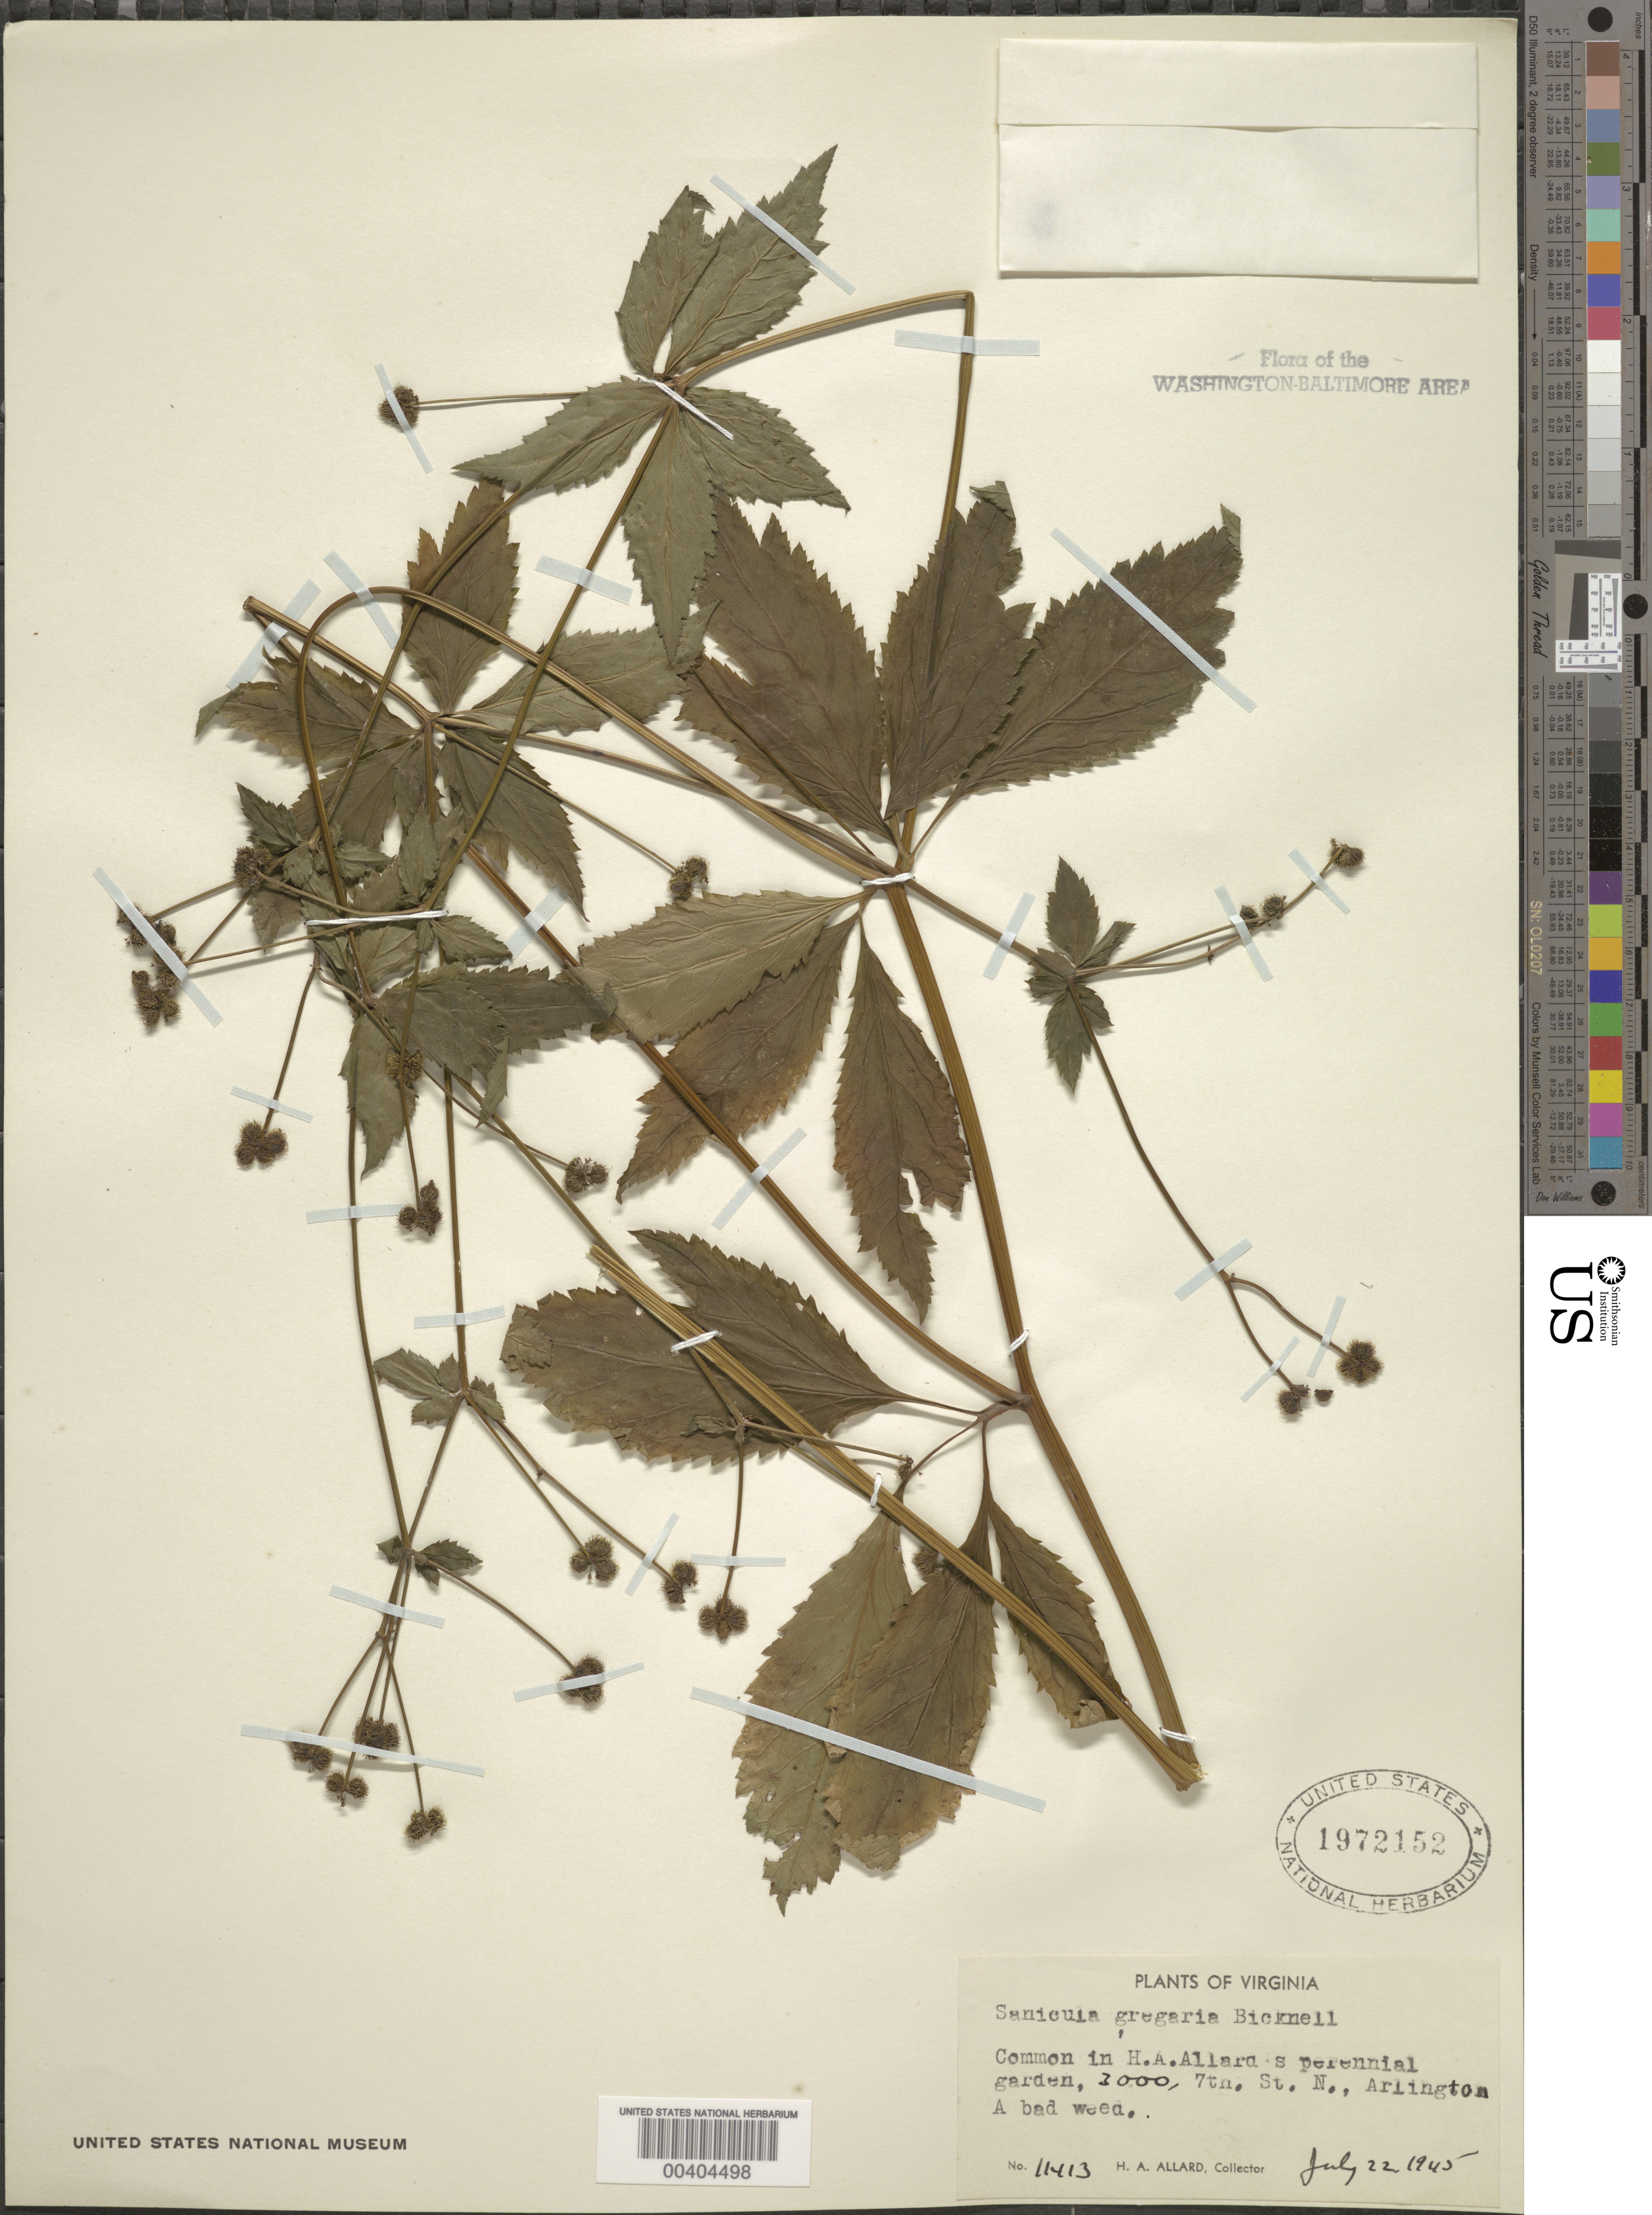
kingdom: Plantae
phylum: Tracheophyta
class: Magnoliopsida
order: Apiales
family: Apiaceae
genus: Sanicula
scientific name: Sanicula odorata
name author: (Raf.) Pryer & Phillippe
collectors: H. A. Allard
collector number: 11413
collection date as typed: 22 Jul 1945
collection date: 1945-07-22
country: United States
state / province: Virginia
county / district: Arlington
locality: Arlington, 3000, 7th Street, Allards garden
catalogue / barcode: US 1972152